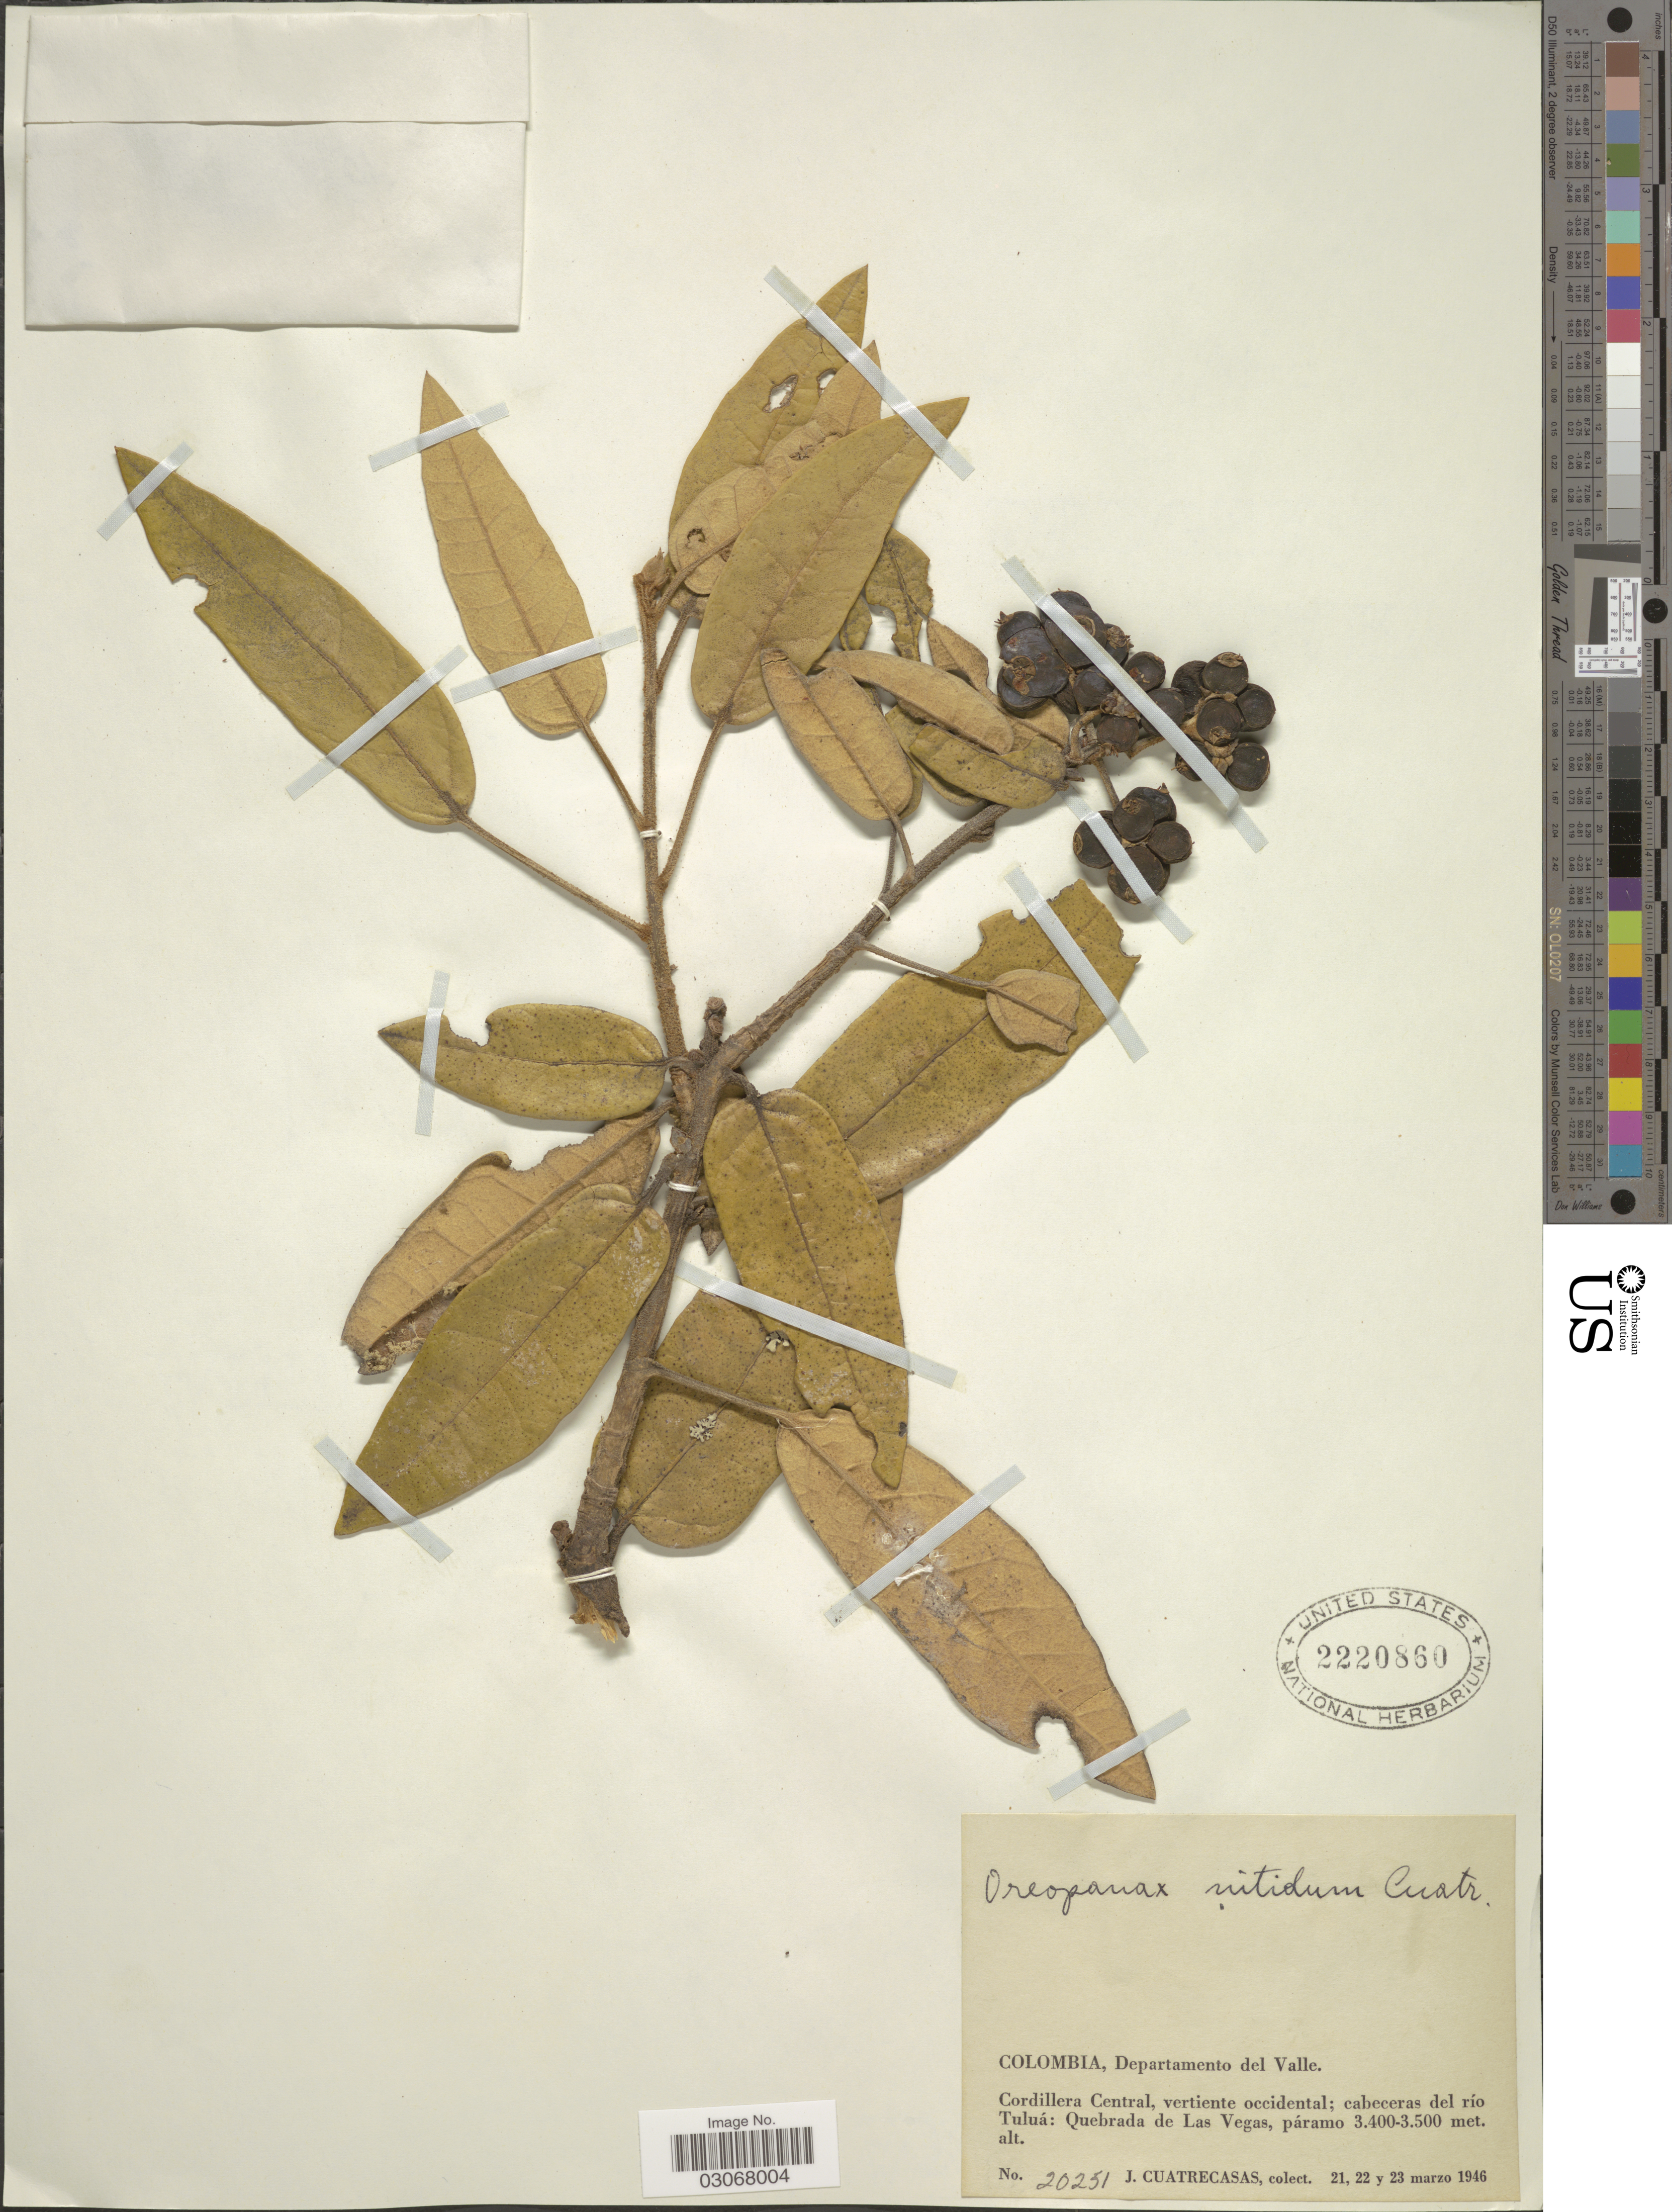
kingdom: Plantae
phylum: Tracheophyta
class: Magnoliopsida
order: Apiales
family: Araliaceae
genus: Oreopanax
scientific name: Oreopanax nitidus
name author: Cuatrec.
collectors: J. Cuatrecasas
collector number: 20251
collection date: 1946-03-21/1946-03-23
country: Colombia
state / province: Valle del Cauca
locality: Departamento del Valle. Cordillera Central, vertiente occidental; cabaceras del río Tuluá: Quebrada de Las Vegas, páramo.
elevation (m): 3400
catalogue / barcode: US 2220860